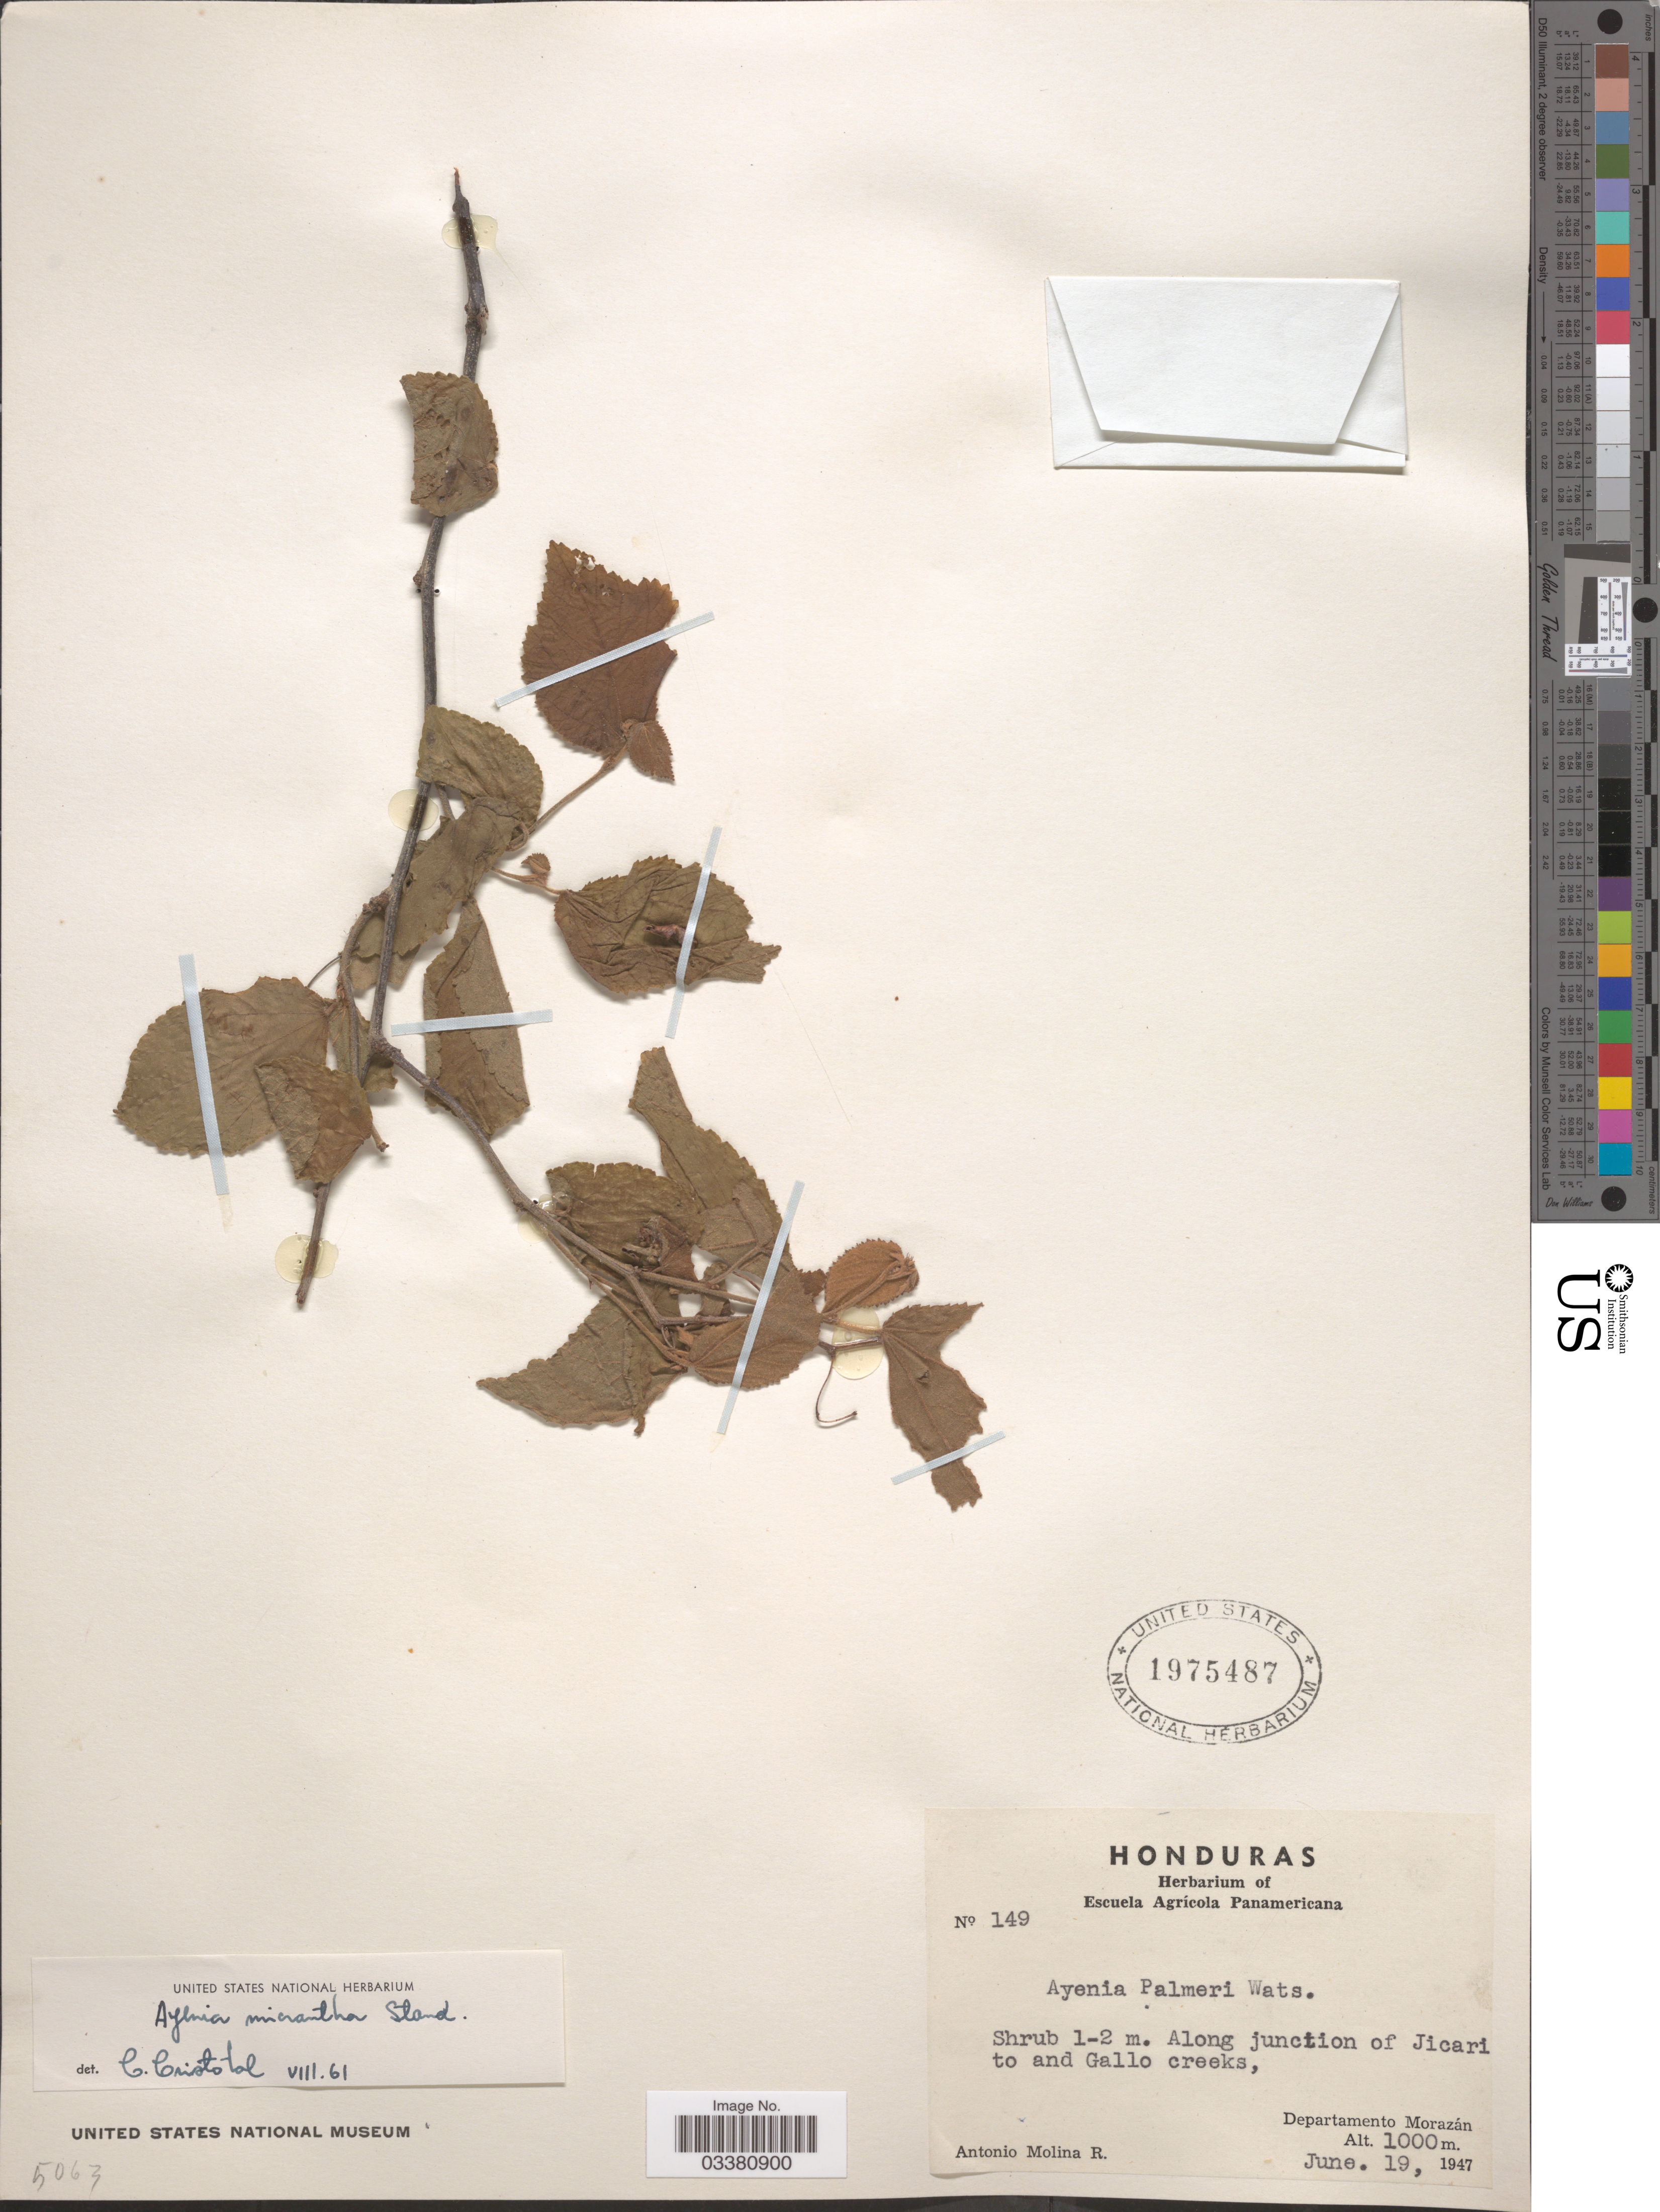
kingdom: Plantae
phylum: Tracheophyta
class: Magnoliopsida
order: Malvales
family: Malvaceae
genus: Ayenia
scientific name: Ayenia micrantha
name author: Standl.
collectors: A. Molina R.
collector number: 149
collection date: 1947-06-19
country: Honduras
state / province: Fco. Morazán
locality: Along junction of Jicari to and Gallo creeks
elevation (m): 1000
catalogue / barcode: US 1975487